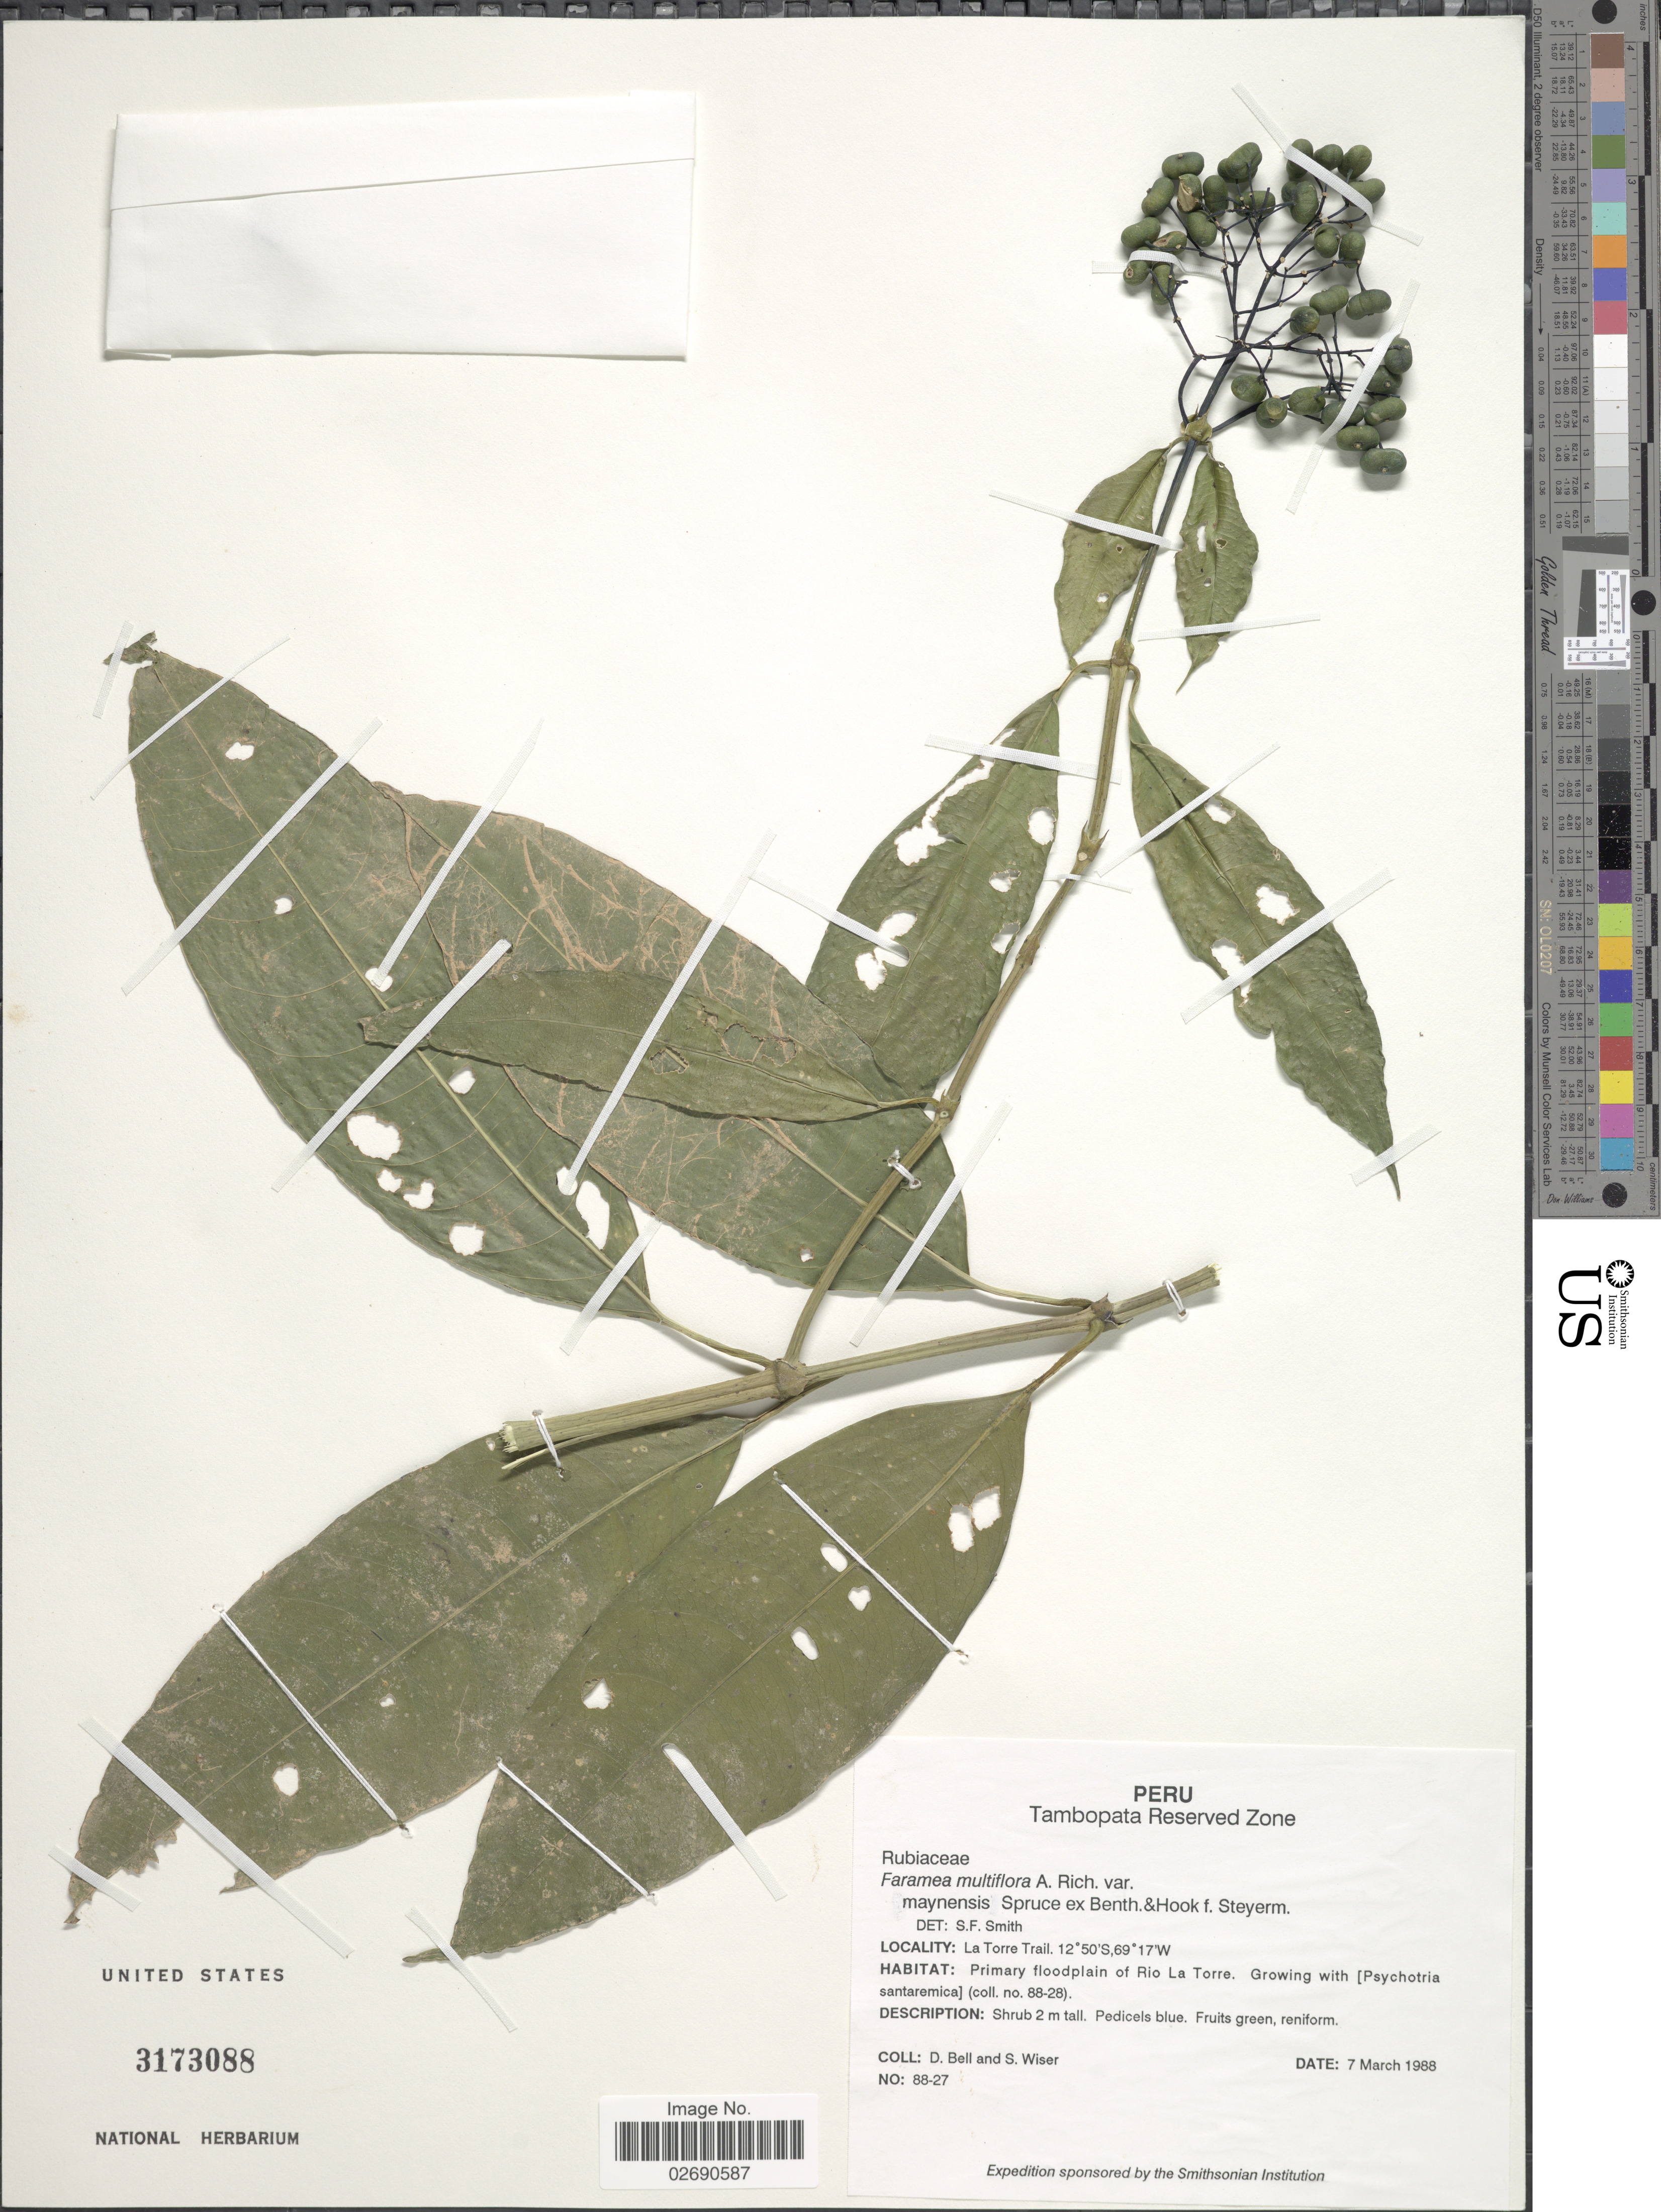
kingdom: Plantae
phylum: Tracheophyta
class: Magnoliopsida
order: Gentianales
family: Rubiaceae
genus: Faramea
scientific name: Faramea multiflora var. maynensis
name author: (Spruce ex Rusby) Steyerm.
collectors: D. A. Bell & S. Wiser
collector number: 88-27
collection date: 1988-03-07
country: Peru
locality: Tambopata Reserved Zone, La Torre Trail, Primary floodplain of Rio La Torre.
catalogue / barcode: US 3173088